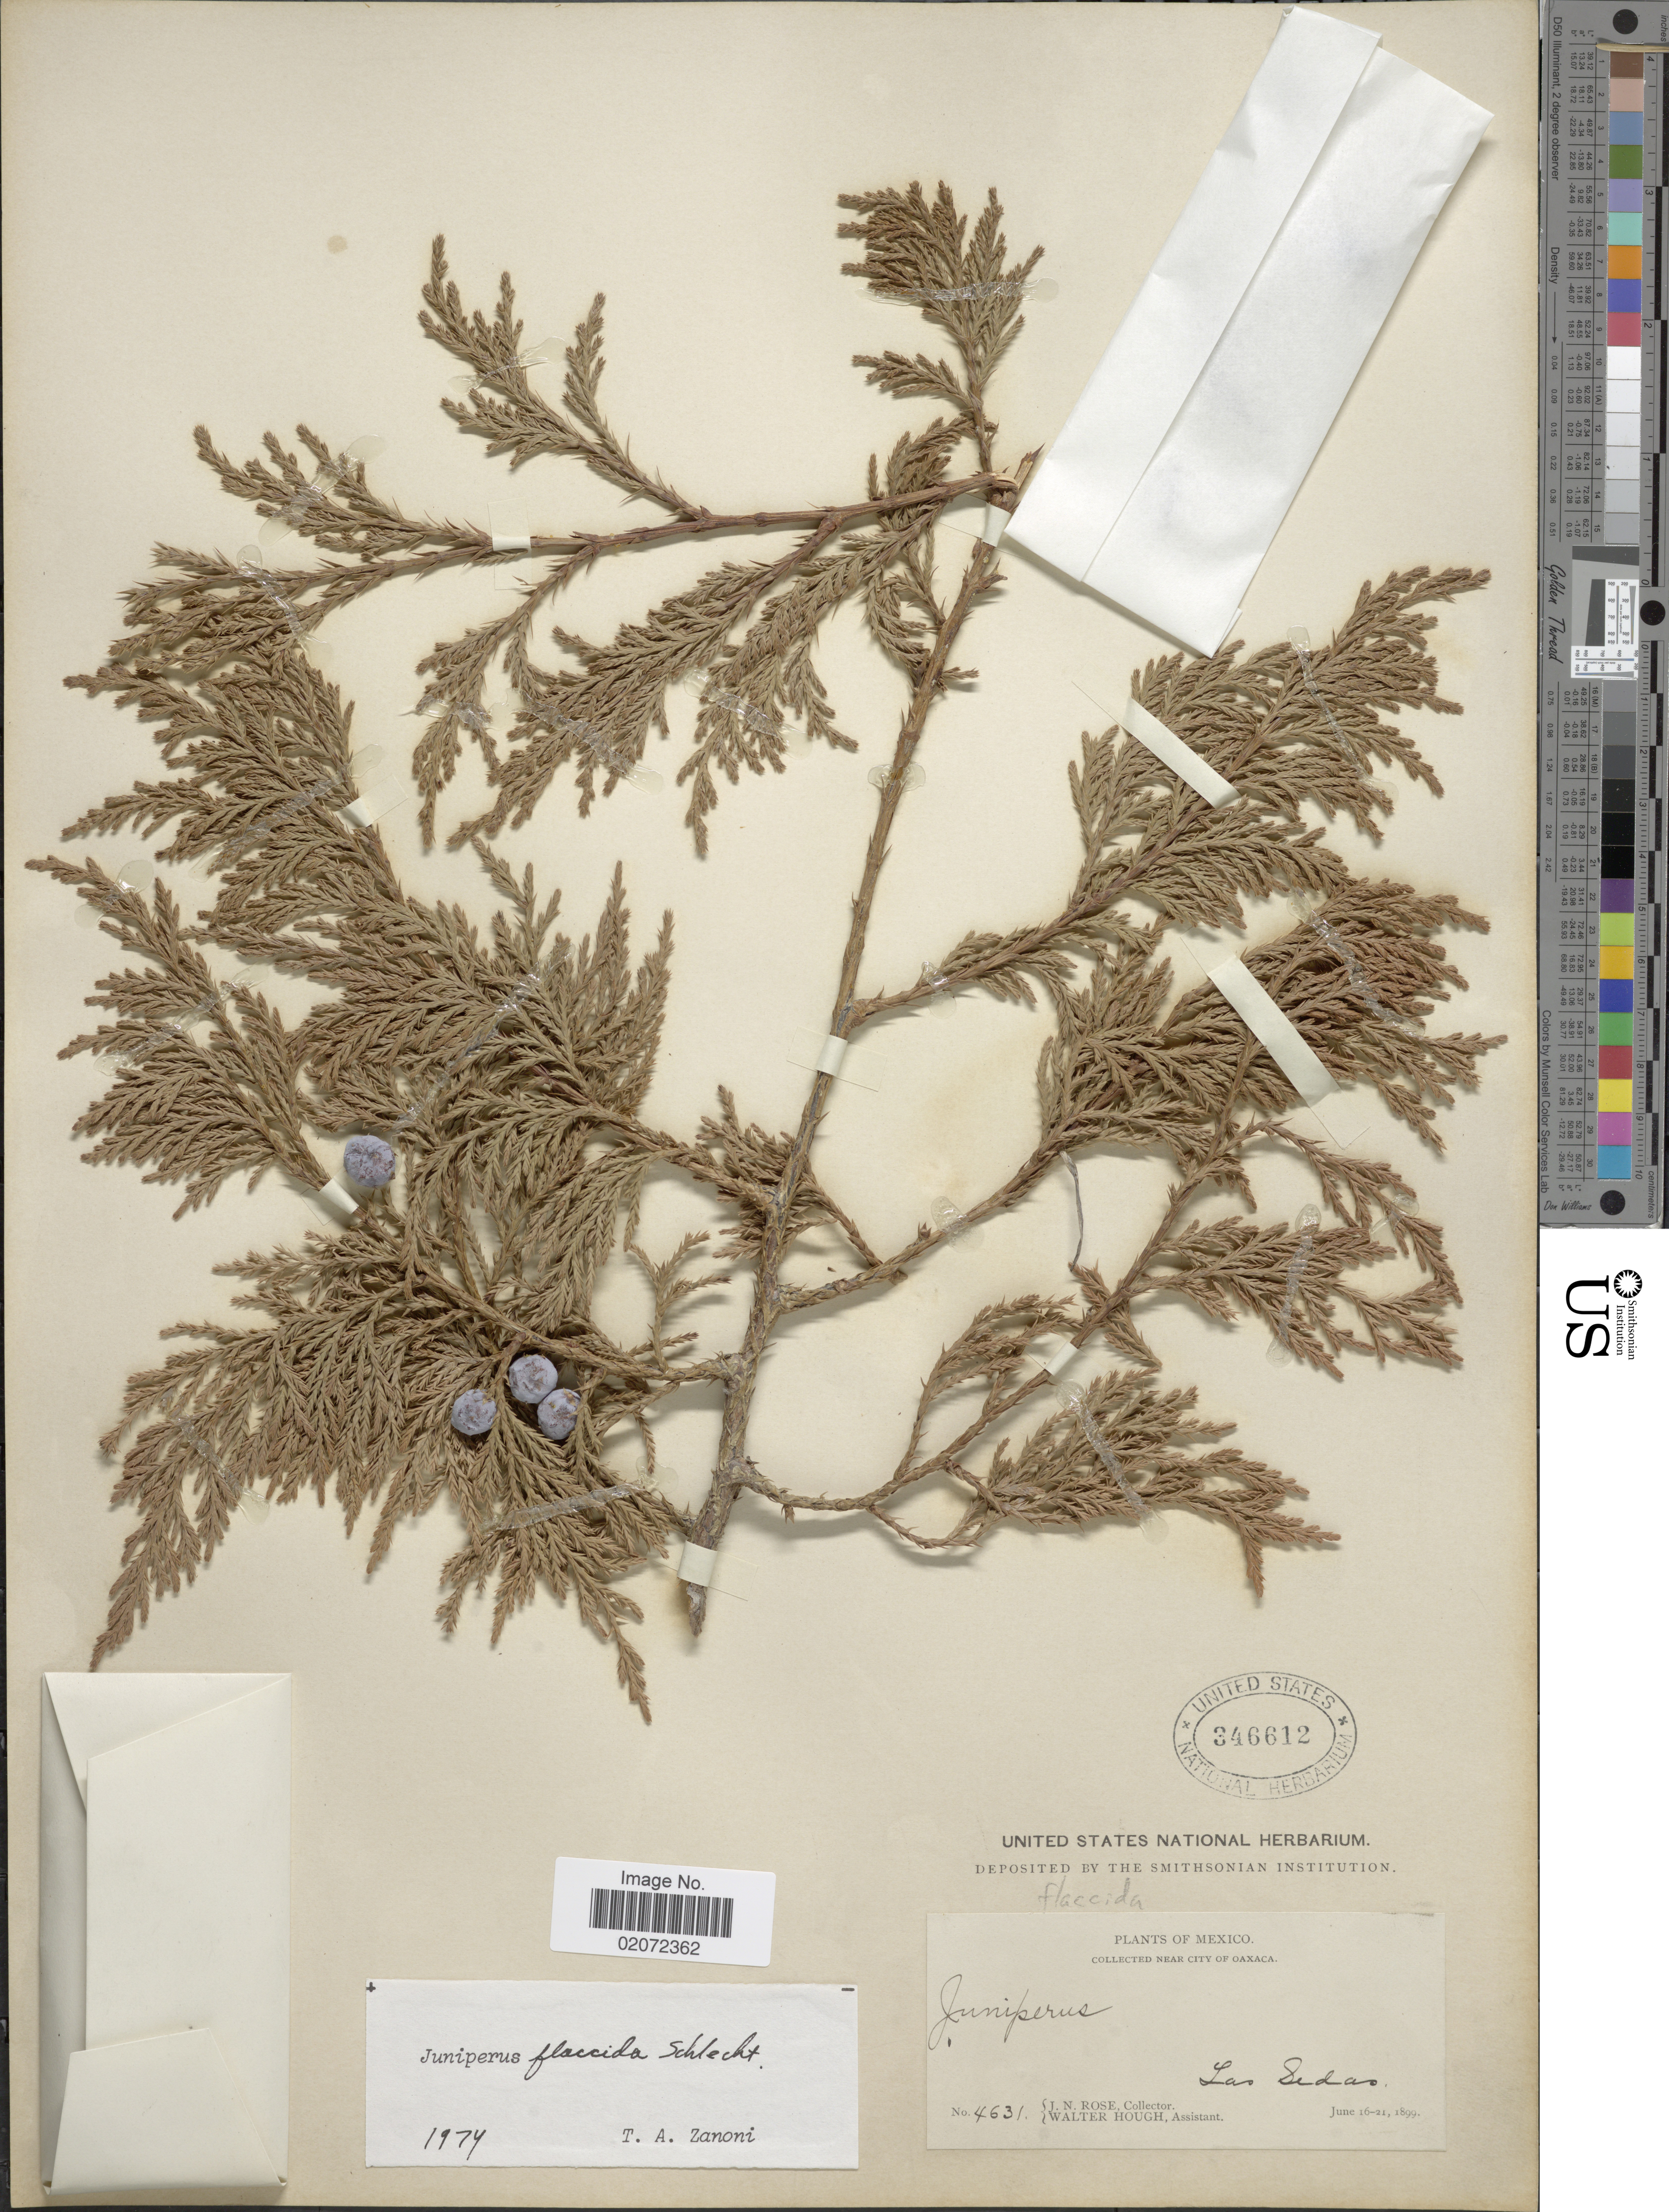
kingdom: Plantae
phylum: Tracheophyta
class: Pinopsida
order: Pinales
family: Cupressaceae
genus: Juniperus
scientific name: Juniperus flaccida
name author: Schltdl.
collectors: J. N. Rose & W. Hough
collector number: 4631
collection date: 1899-06-16/1899-06-21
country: Mexico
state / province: Oaxaca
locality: Near city of Oaxaca. Las Sedas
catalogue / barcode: US 346612